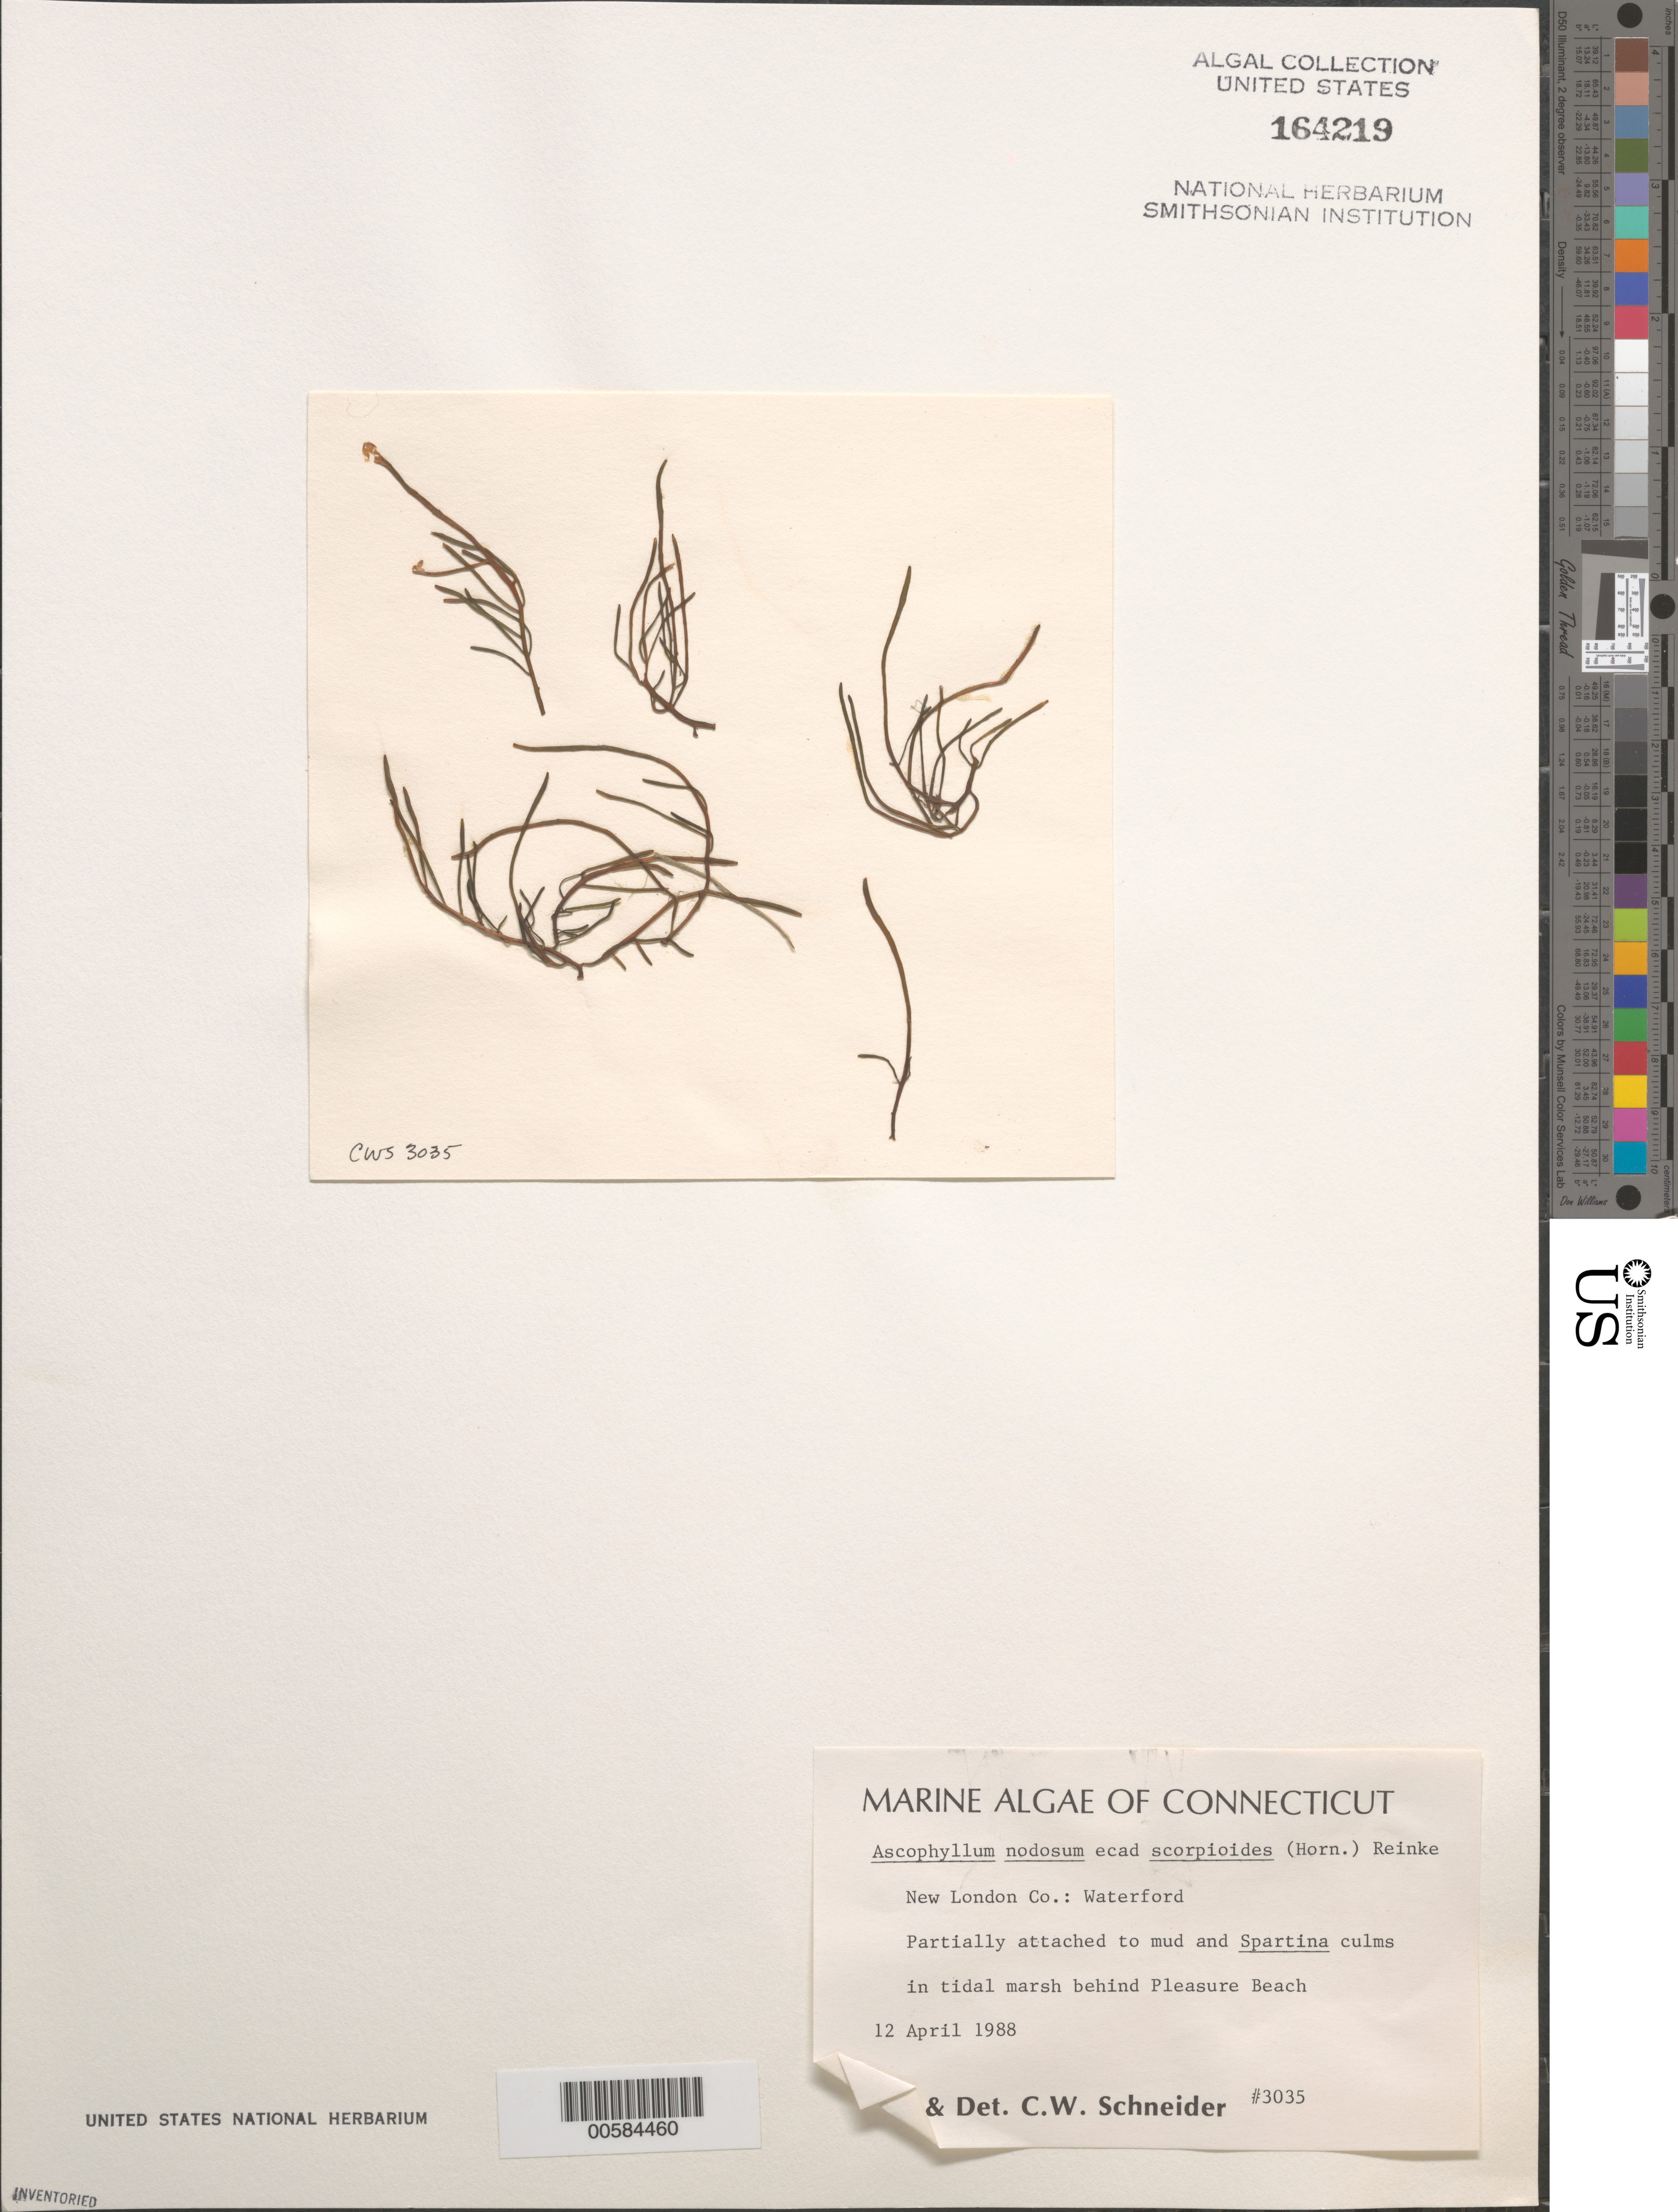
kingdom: Chromista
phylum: Ochrophyta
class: Phaeophyceae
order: Fucales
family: Fucaceae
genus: Ascophyllum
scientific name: Ascophyllum nodosum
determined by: Schneider, C. W.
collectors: C. W. Schneider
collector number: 3035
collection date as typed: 12 Apr 1988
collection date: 1988-04-12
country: United States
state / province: Connecticut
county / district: New London County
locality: Waterford, behind Pleasure Beach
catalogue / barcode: US 164219